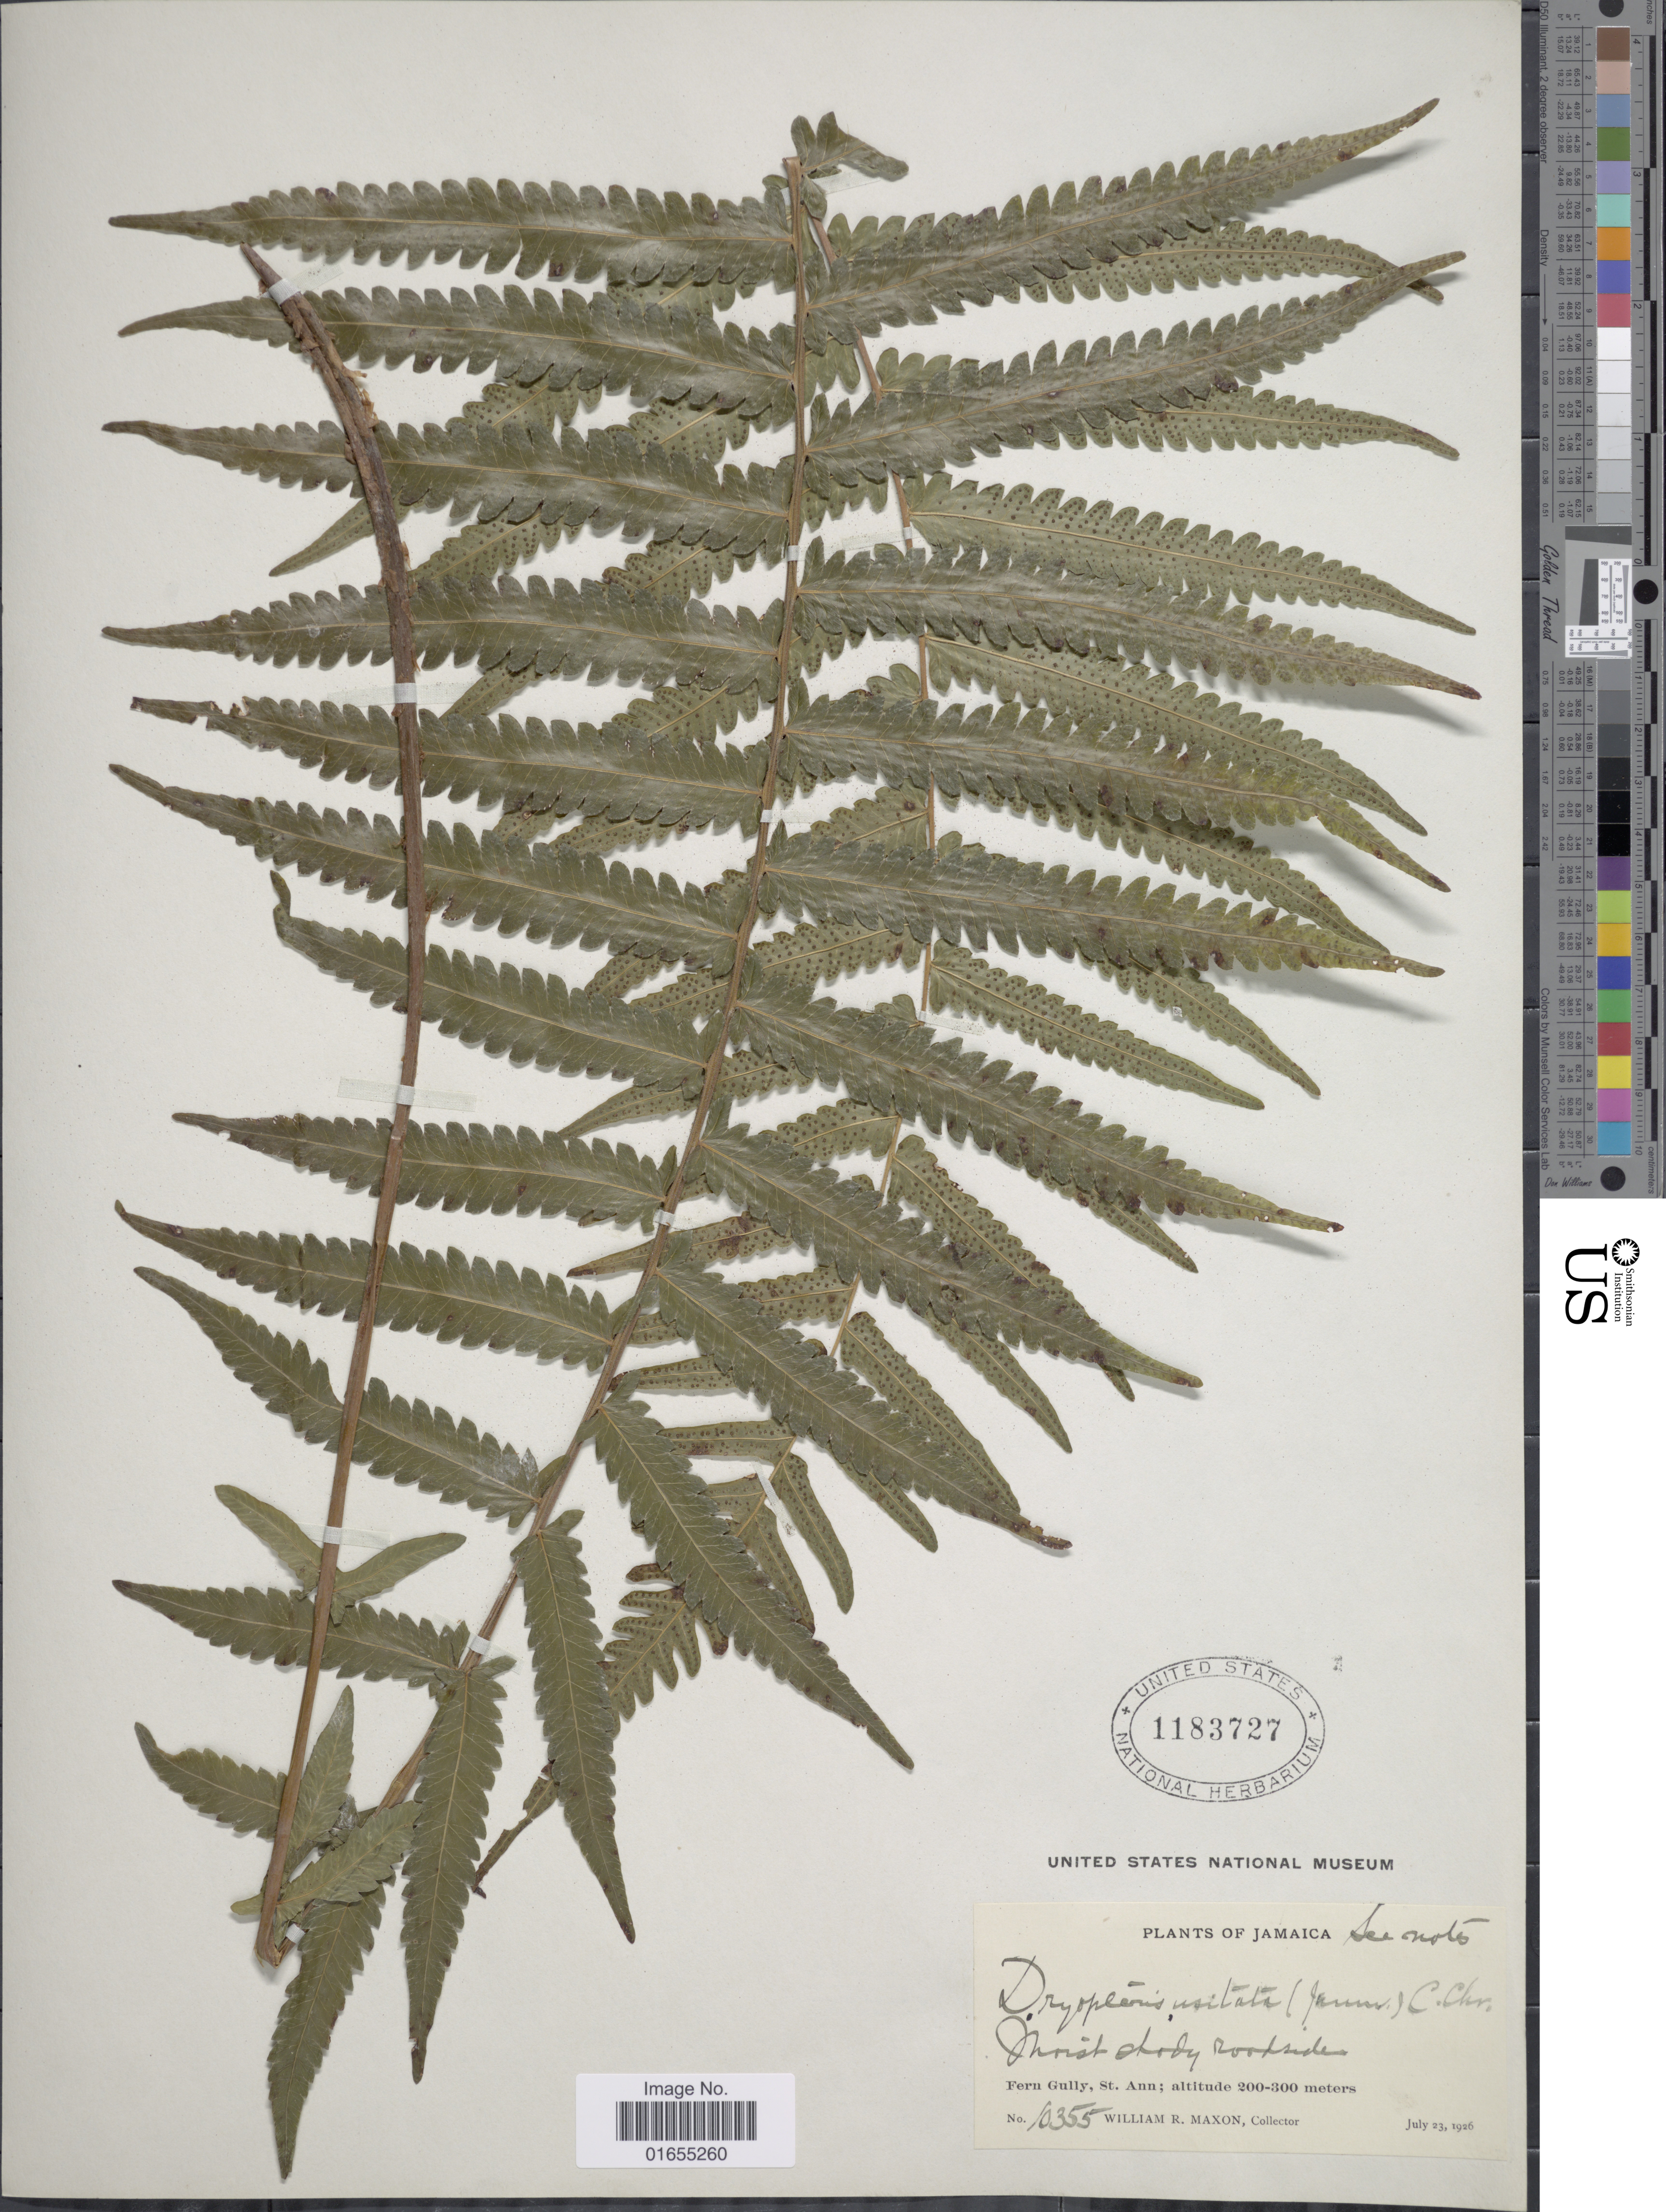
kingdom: Plantae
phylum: Tracheophyta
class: Polypodiopsida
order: Polypodiales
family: Thelypteridaceae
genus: Goniopteris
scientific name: Goniopteris venusta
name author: (Heward) Pic. Serm.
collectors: W. R. Maxon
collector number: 10355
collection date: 1926-07-23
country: Jamaica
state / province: Saint Ann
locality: Fern Gully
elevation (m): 200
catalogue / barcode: US 1183727